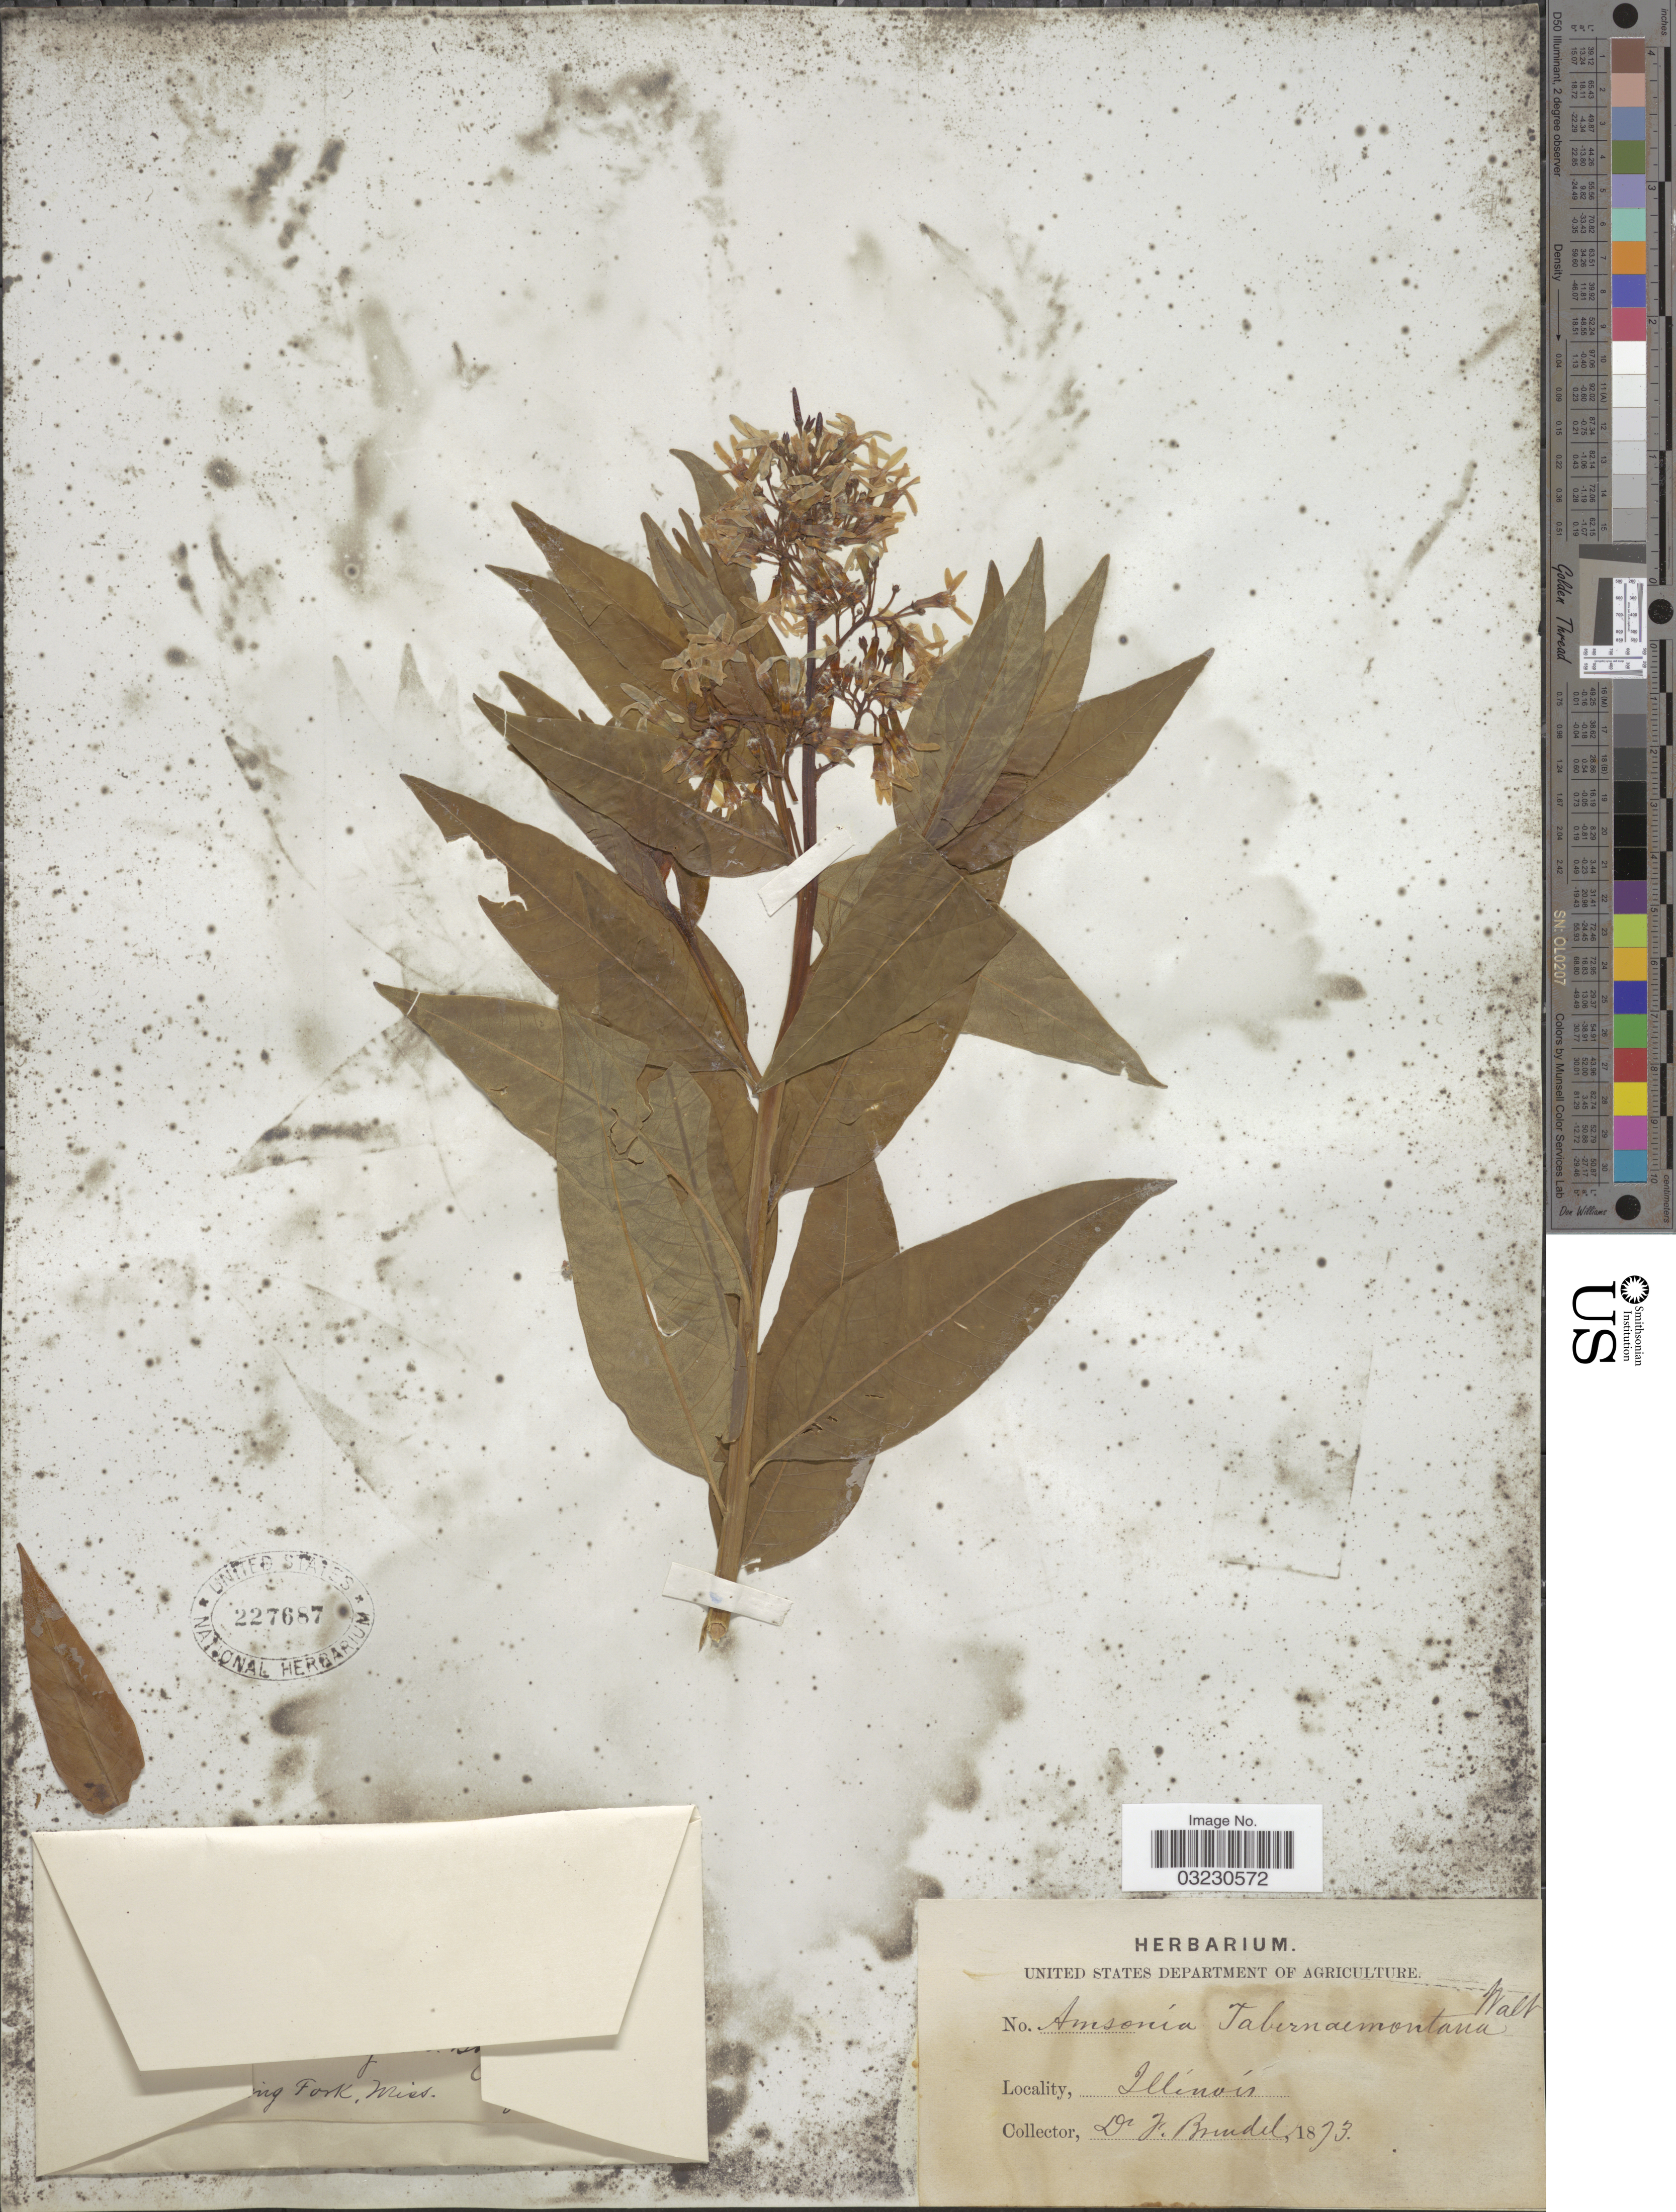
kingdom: Plantae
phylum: Tracheophyta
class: Magnoliopsida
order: Gentianales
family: Apocynaceae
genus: Amsonia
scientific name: Amsonia tabernaemontana var. salicifolia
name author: (Pursh) Woodson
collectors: J. Brendel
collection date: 1873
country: United States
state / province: Illinois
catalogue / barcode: US 227687